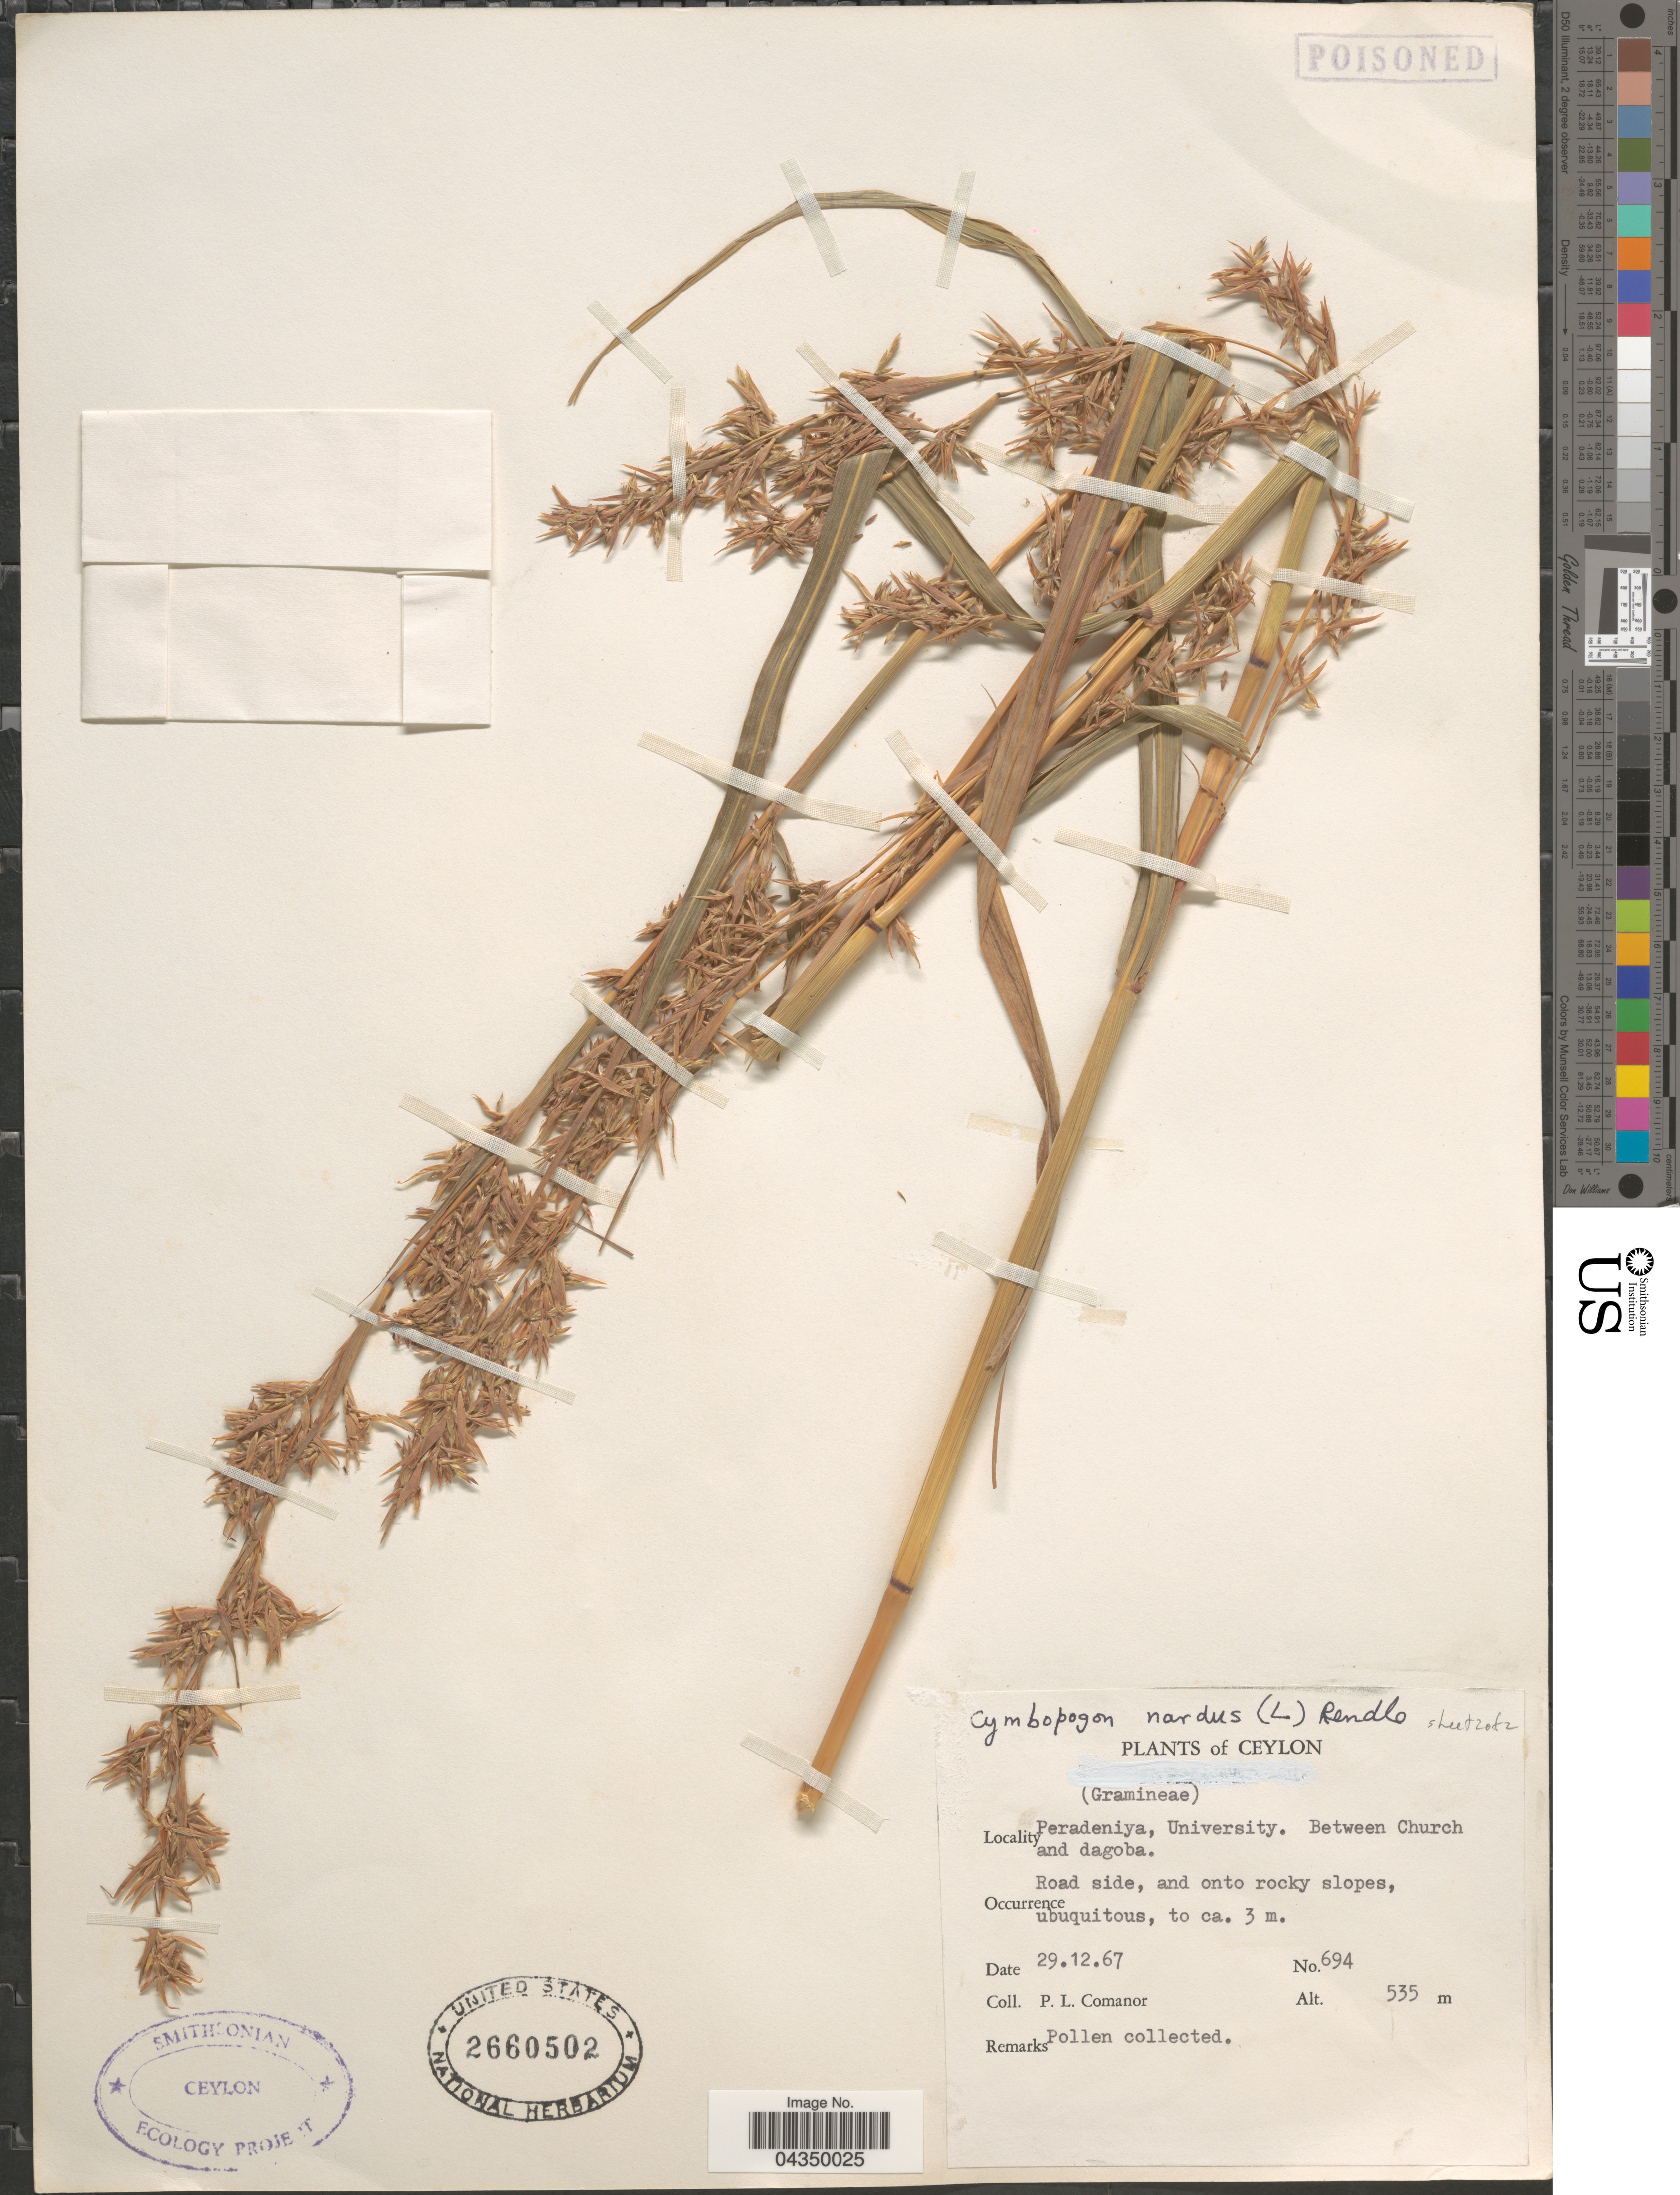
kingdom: Plantae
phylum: Tracheophyta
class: Liliopsida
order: Poales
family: Poaceae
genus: Cymbopogon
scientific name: Cymbopogon nardus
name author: (L.) Rendle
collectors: P. Comanor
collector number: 694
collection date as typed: Transcribed d/m/y: 29/12/67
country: Sri Lanka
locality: Ceylon. Peradeniya, University. Between Church and dagoba. Road side.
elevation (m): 535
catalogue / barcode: US 2660502